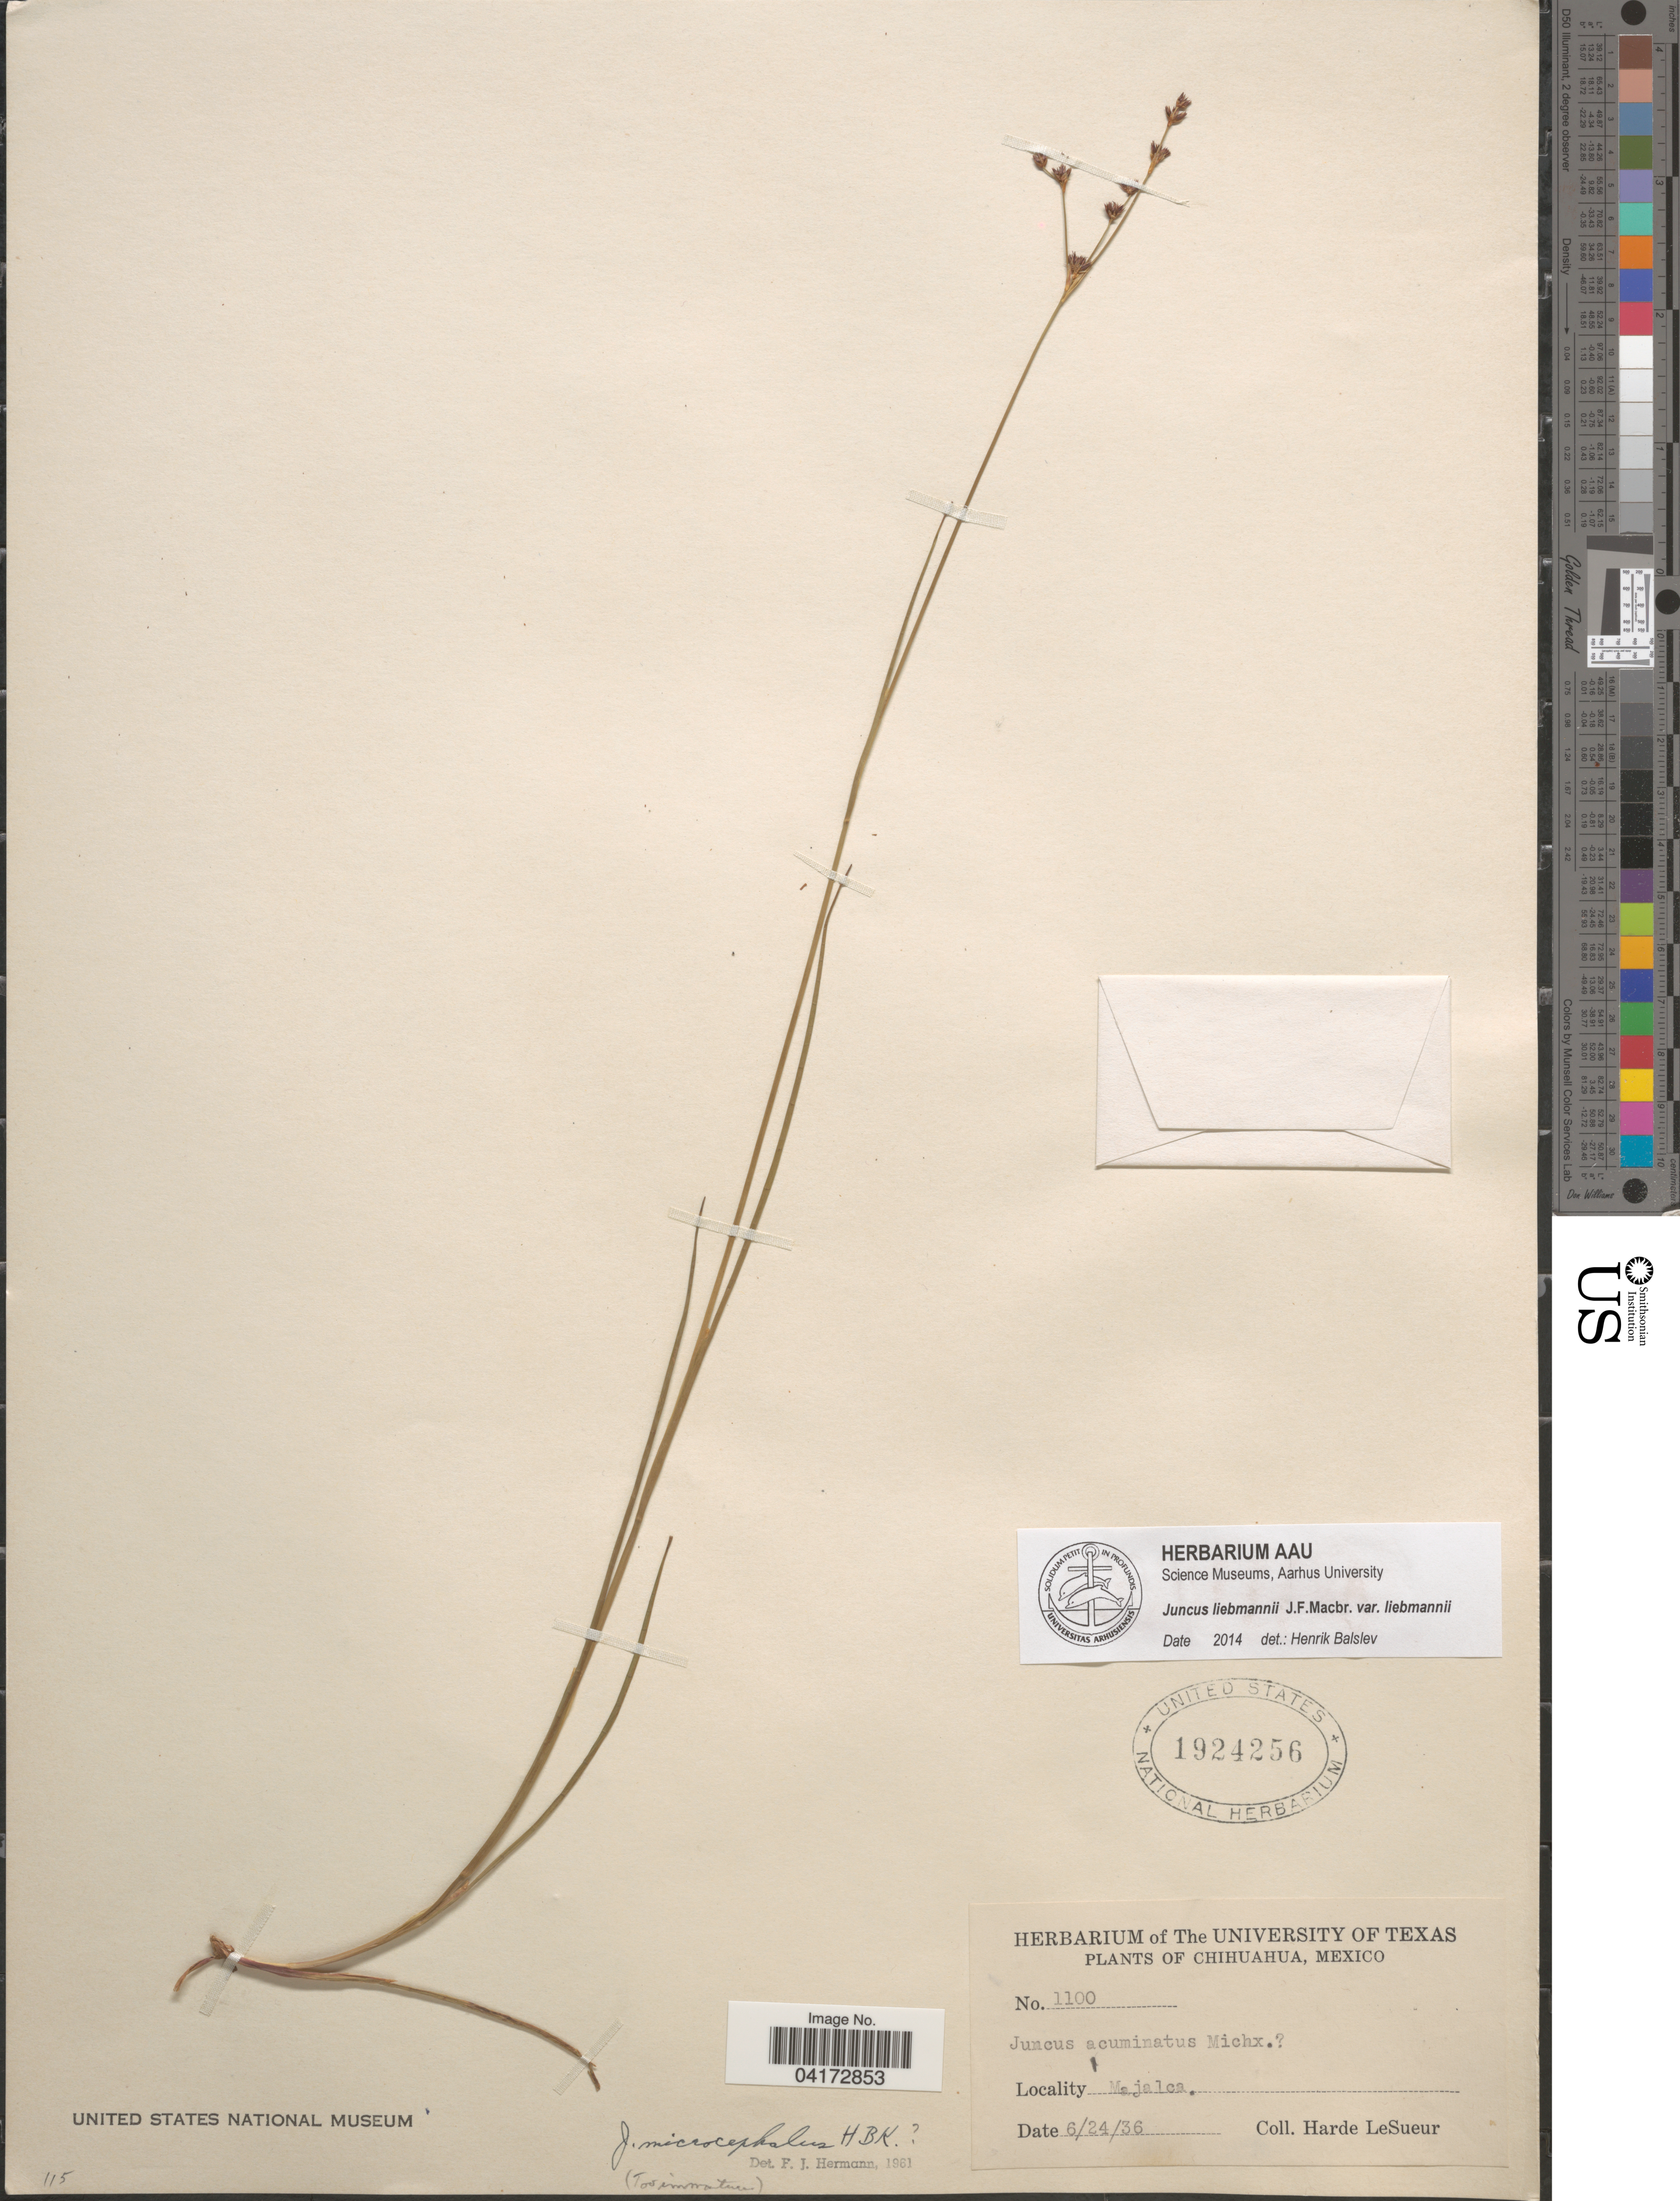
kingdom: Plantae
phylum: Tracheophyta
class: Liliopsida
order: Poales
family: Juncaceae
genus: Juncus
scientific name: Juncus liebmannii var. liebmannii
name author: J.F. Macbr.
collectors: H. LeSueur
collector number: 1100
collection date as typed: Transcribed d/m/y: 24/6/36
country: Mexico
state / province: Chihuahua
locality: Majalca.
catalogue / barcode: US 1924256